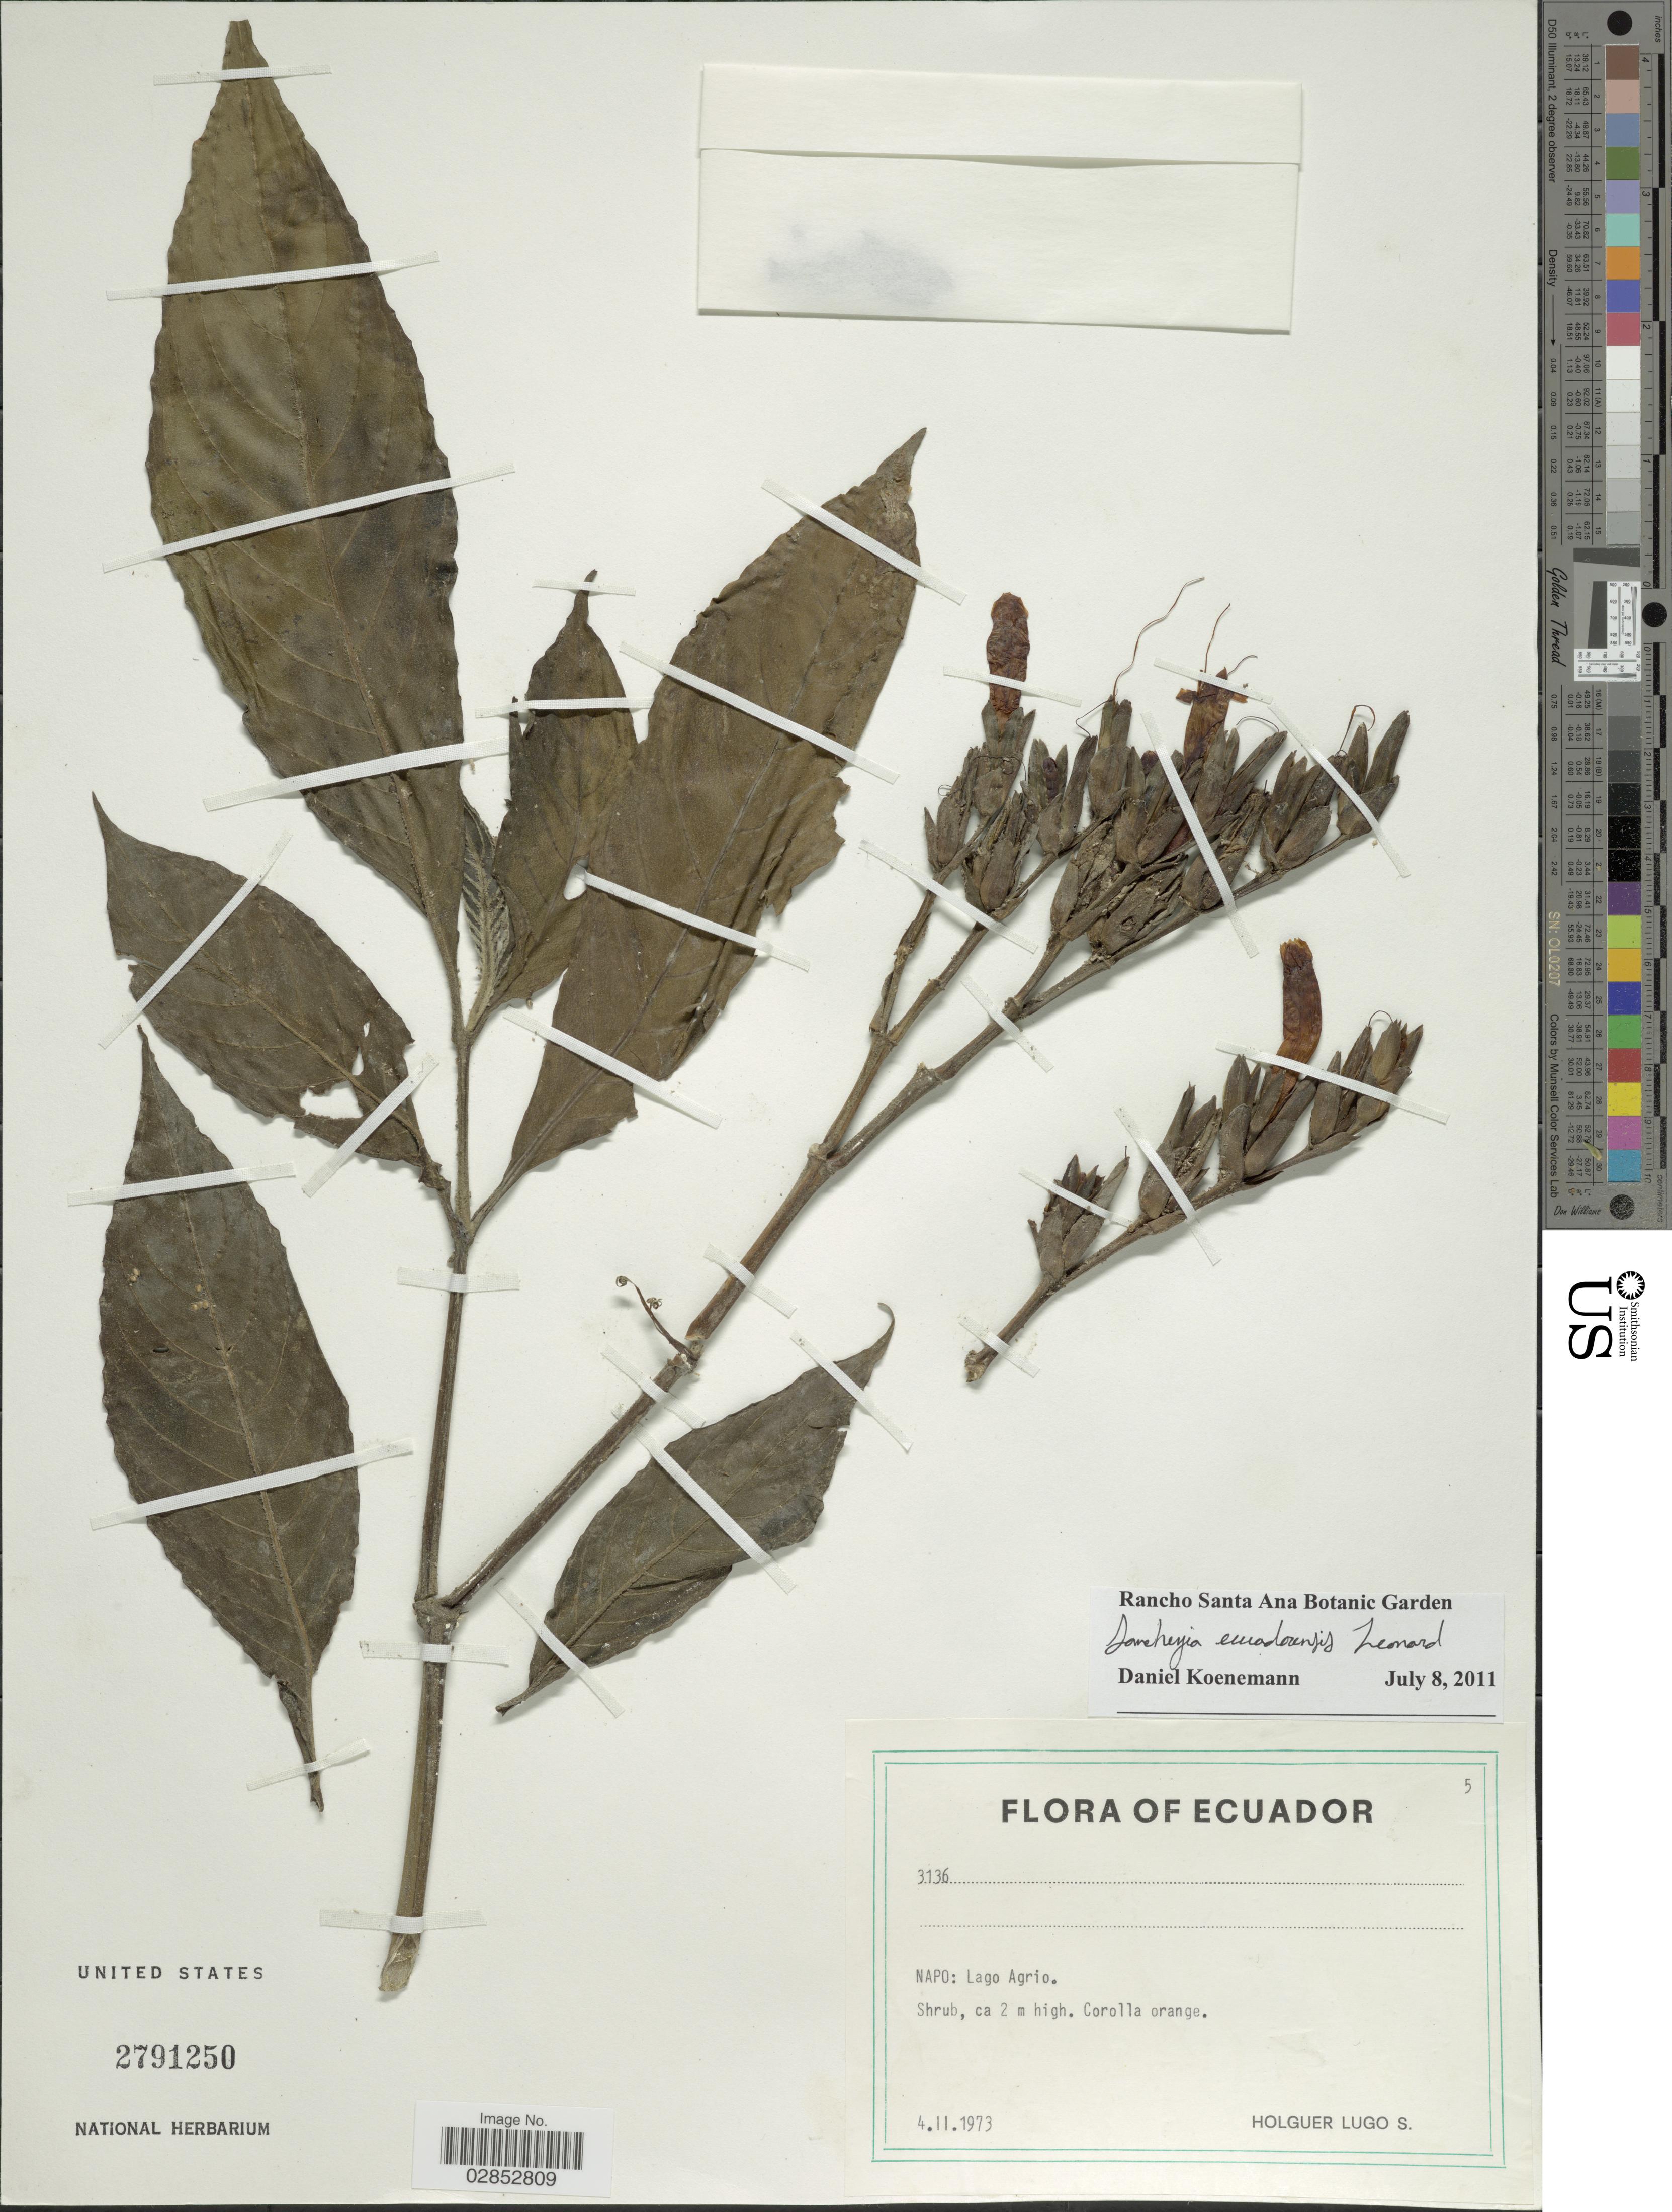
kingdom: Plantae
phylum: Tracheophyta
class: Magnoliopsida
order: Lamiales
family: Acanthaceae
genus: Sanchezia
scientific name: Sanchezia parviflora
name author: Leonard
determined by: Azevedo, Igor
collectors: H. Lugo S.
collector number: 3136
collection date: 1973-11-04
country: Ecuador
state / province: Napo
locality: Lago Agrio.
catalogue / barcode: US 2791250